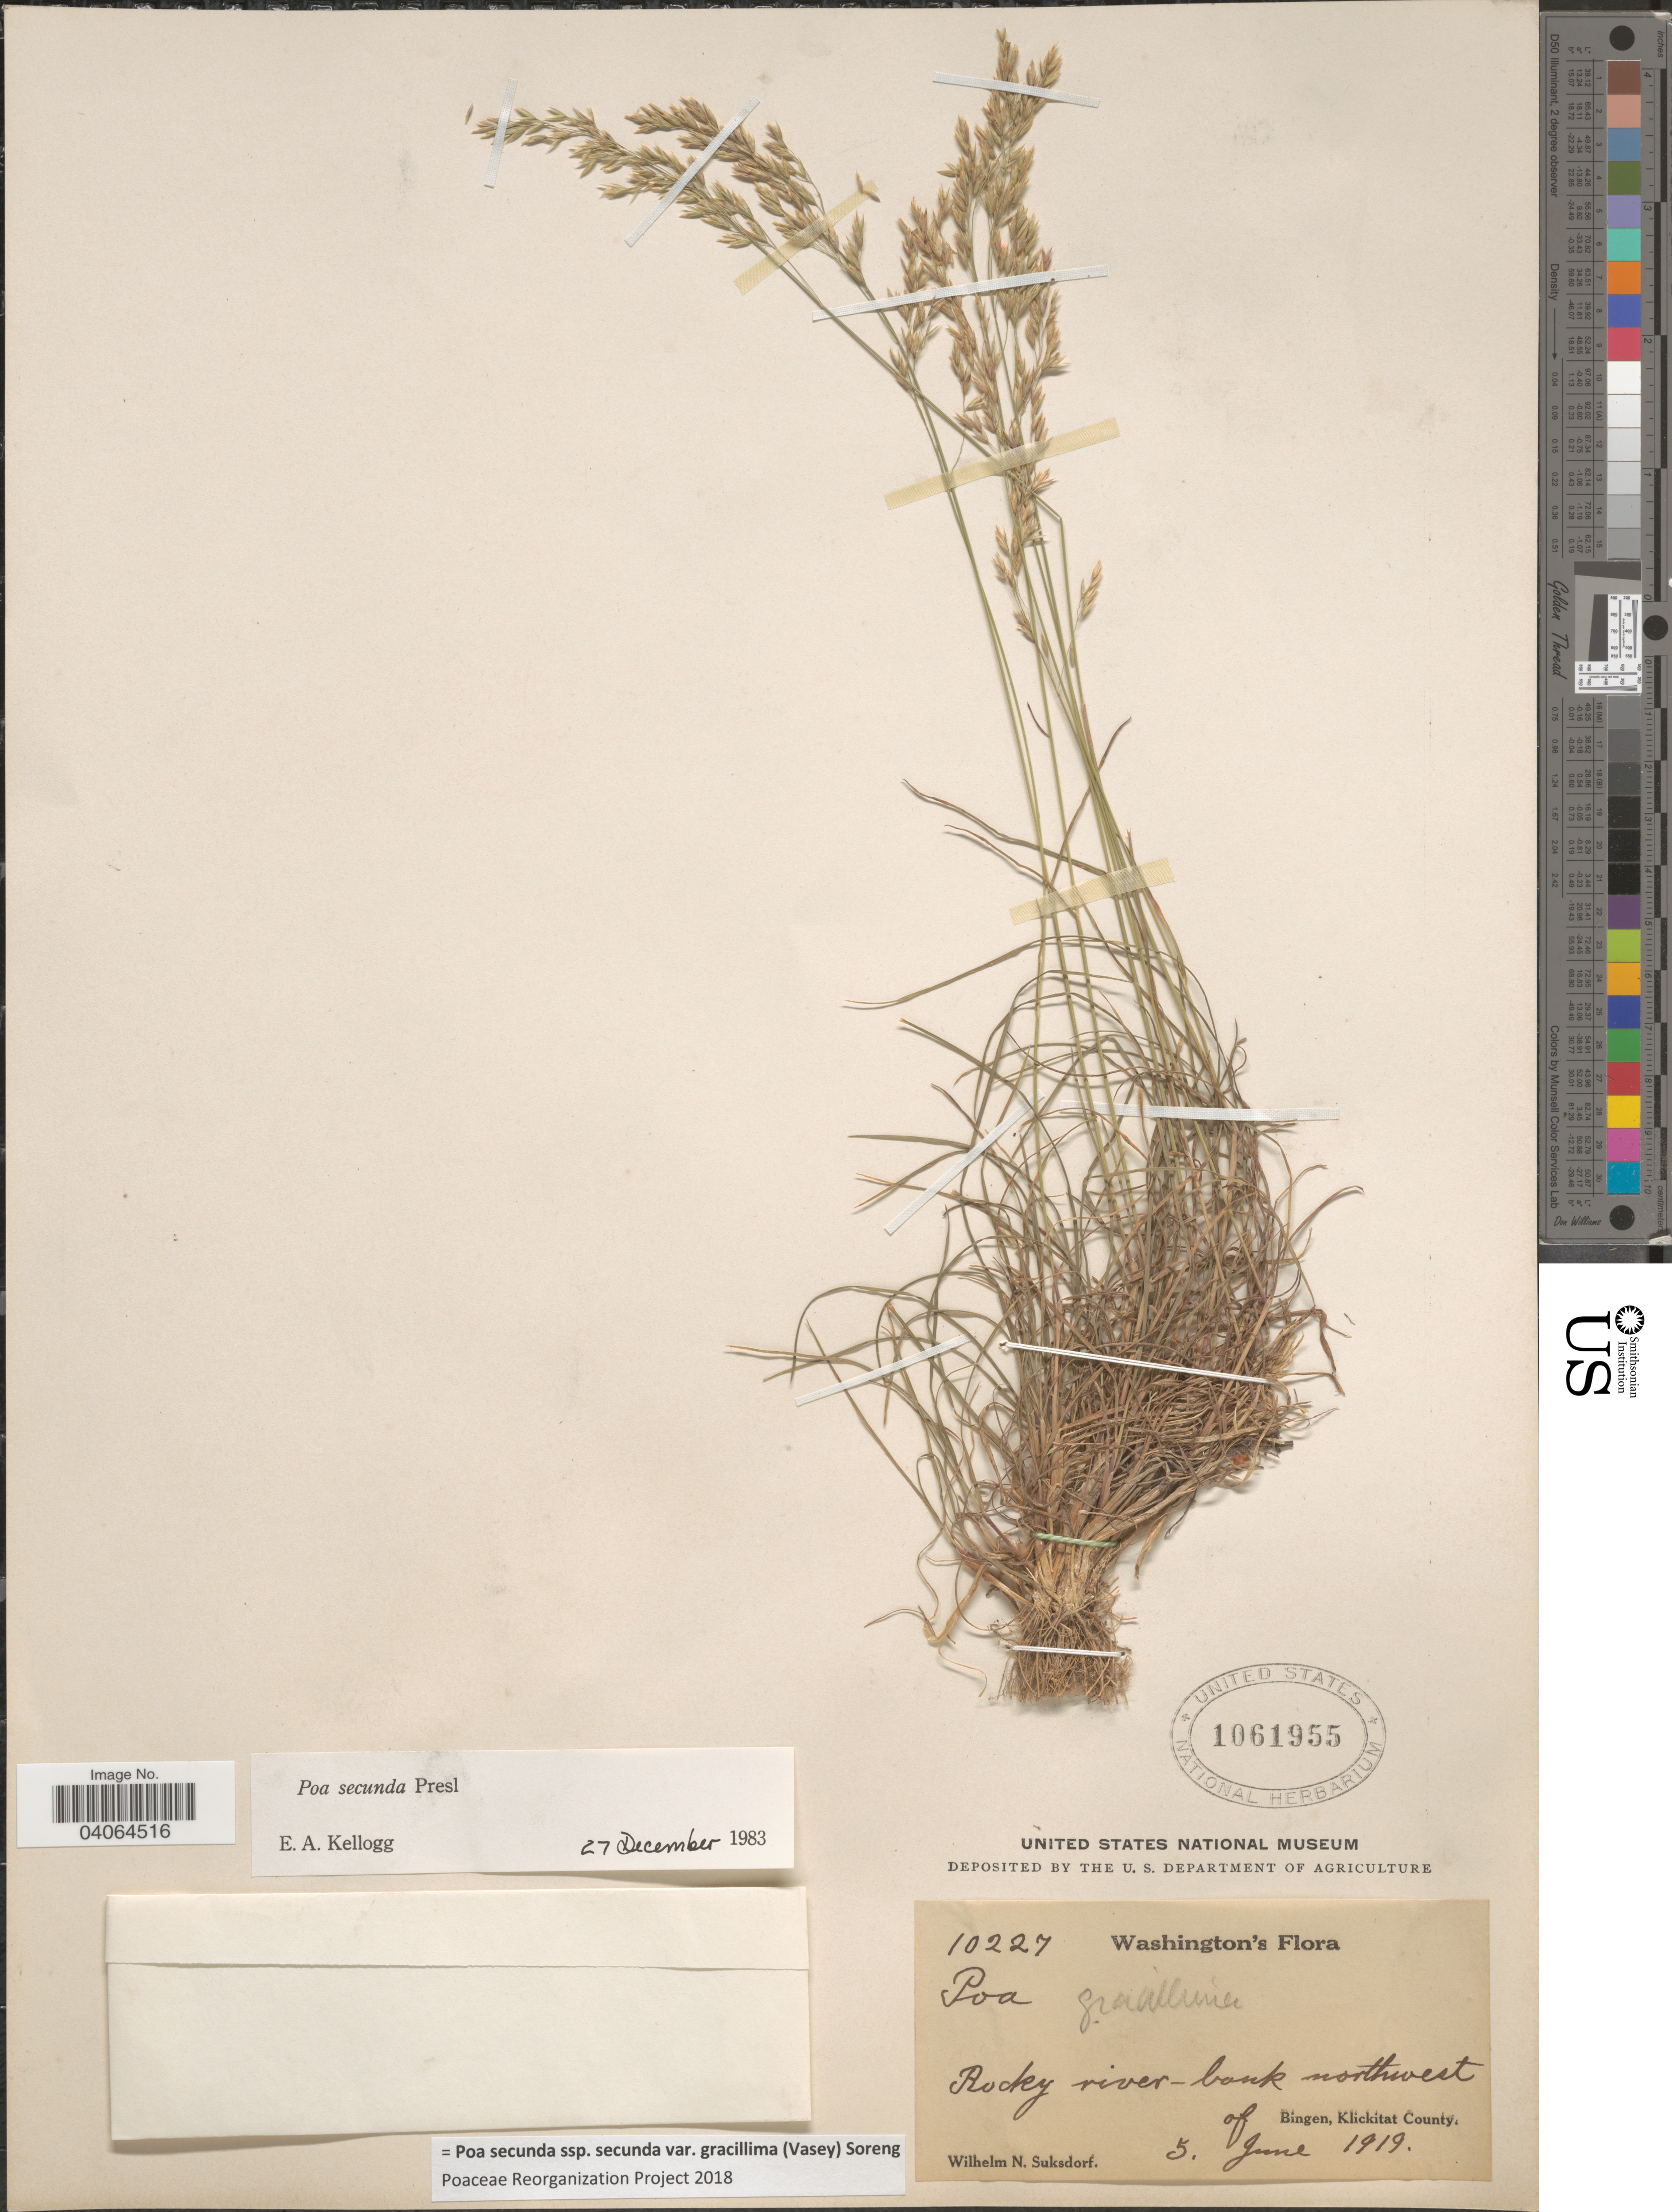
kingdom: Plantae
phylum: Tracheophyta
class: Liliopsida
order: Poales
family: Poaceae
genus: Poa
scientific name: Poa secunda subsp. secunda var. gracillima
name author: (Vasey) Soreng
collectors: W. N. Suksdorf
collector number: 10227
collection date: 1919-06-05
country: United States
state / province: Washington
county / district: Klickitat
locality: Rocky river-bank northwest of Bingen, Klickitat County.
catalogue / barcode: US 1061955